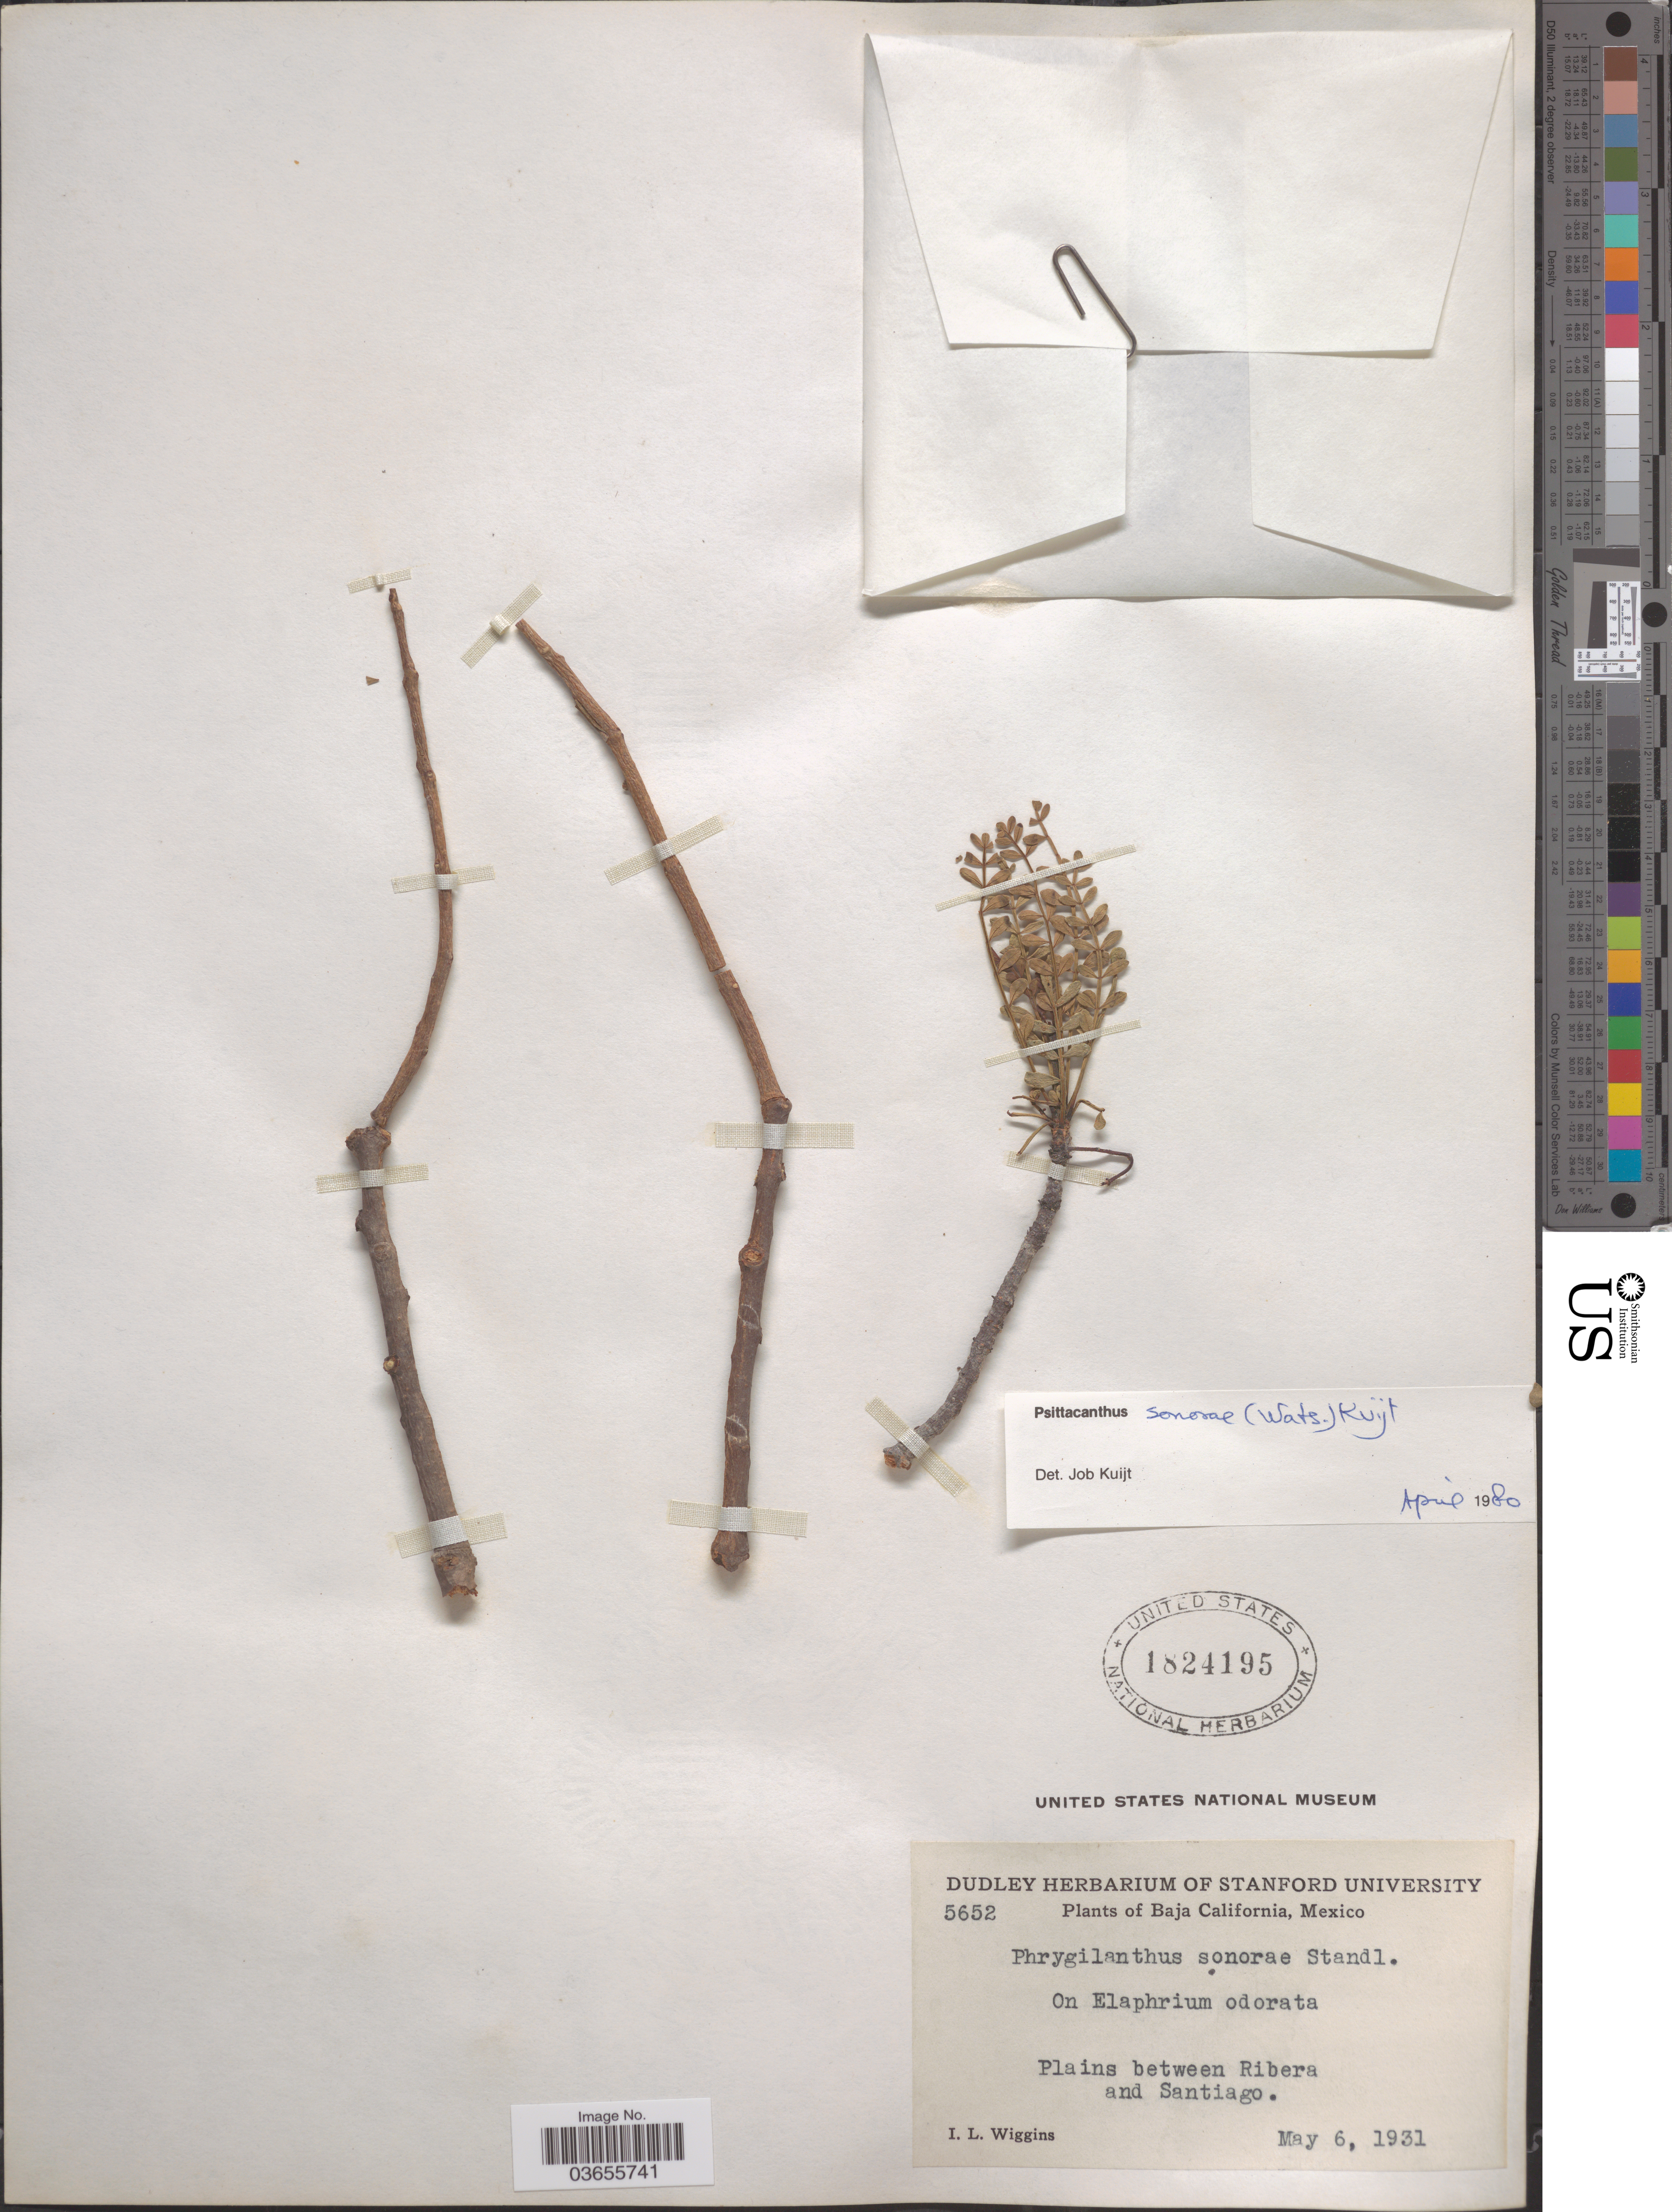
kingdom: Plantae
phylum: Tracheophyta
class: Magnoliopsida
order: Santalales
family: Loranthaceae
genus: Psittacanthus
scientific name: Psittacanthus sonorae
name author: (S. Watson) Kuijt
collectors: I. L. Wiggins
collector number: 5652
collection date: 1931-05-06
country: Mexico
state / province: Baja California Sur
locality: Plains between Ribera and Santiago.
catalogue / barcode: US 1824195